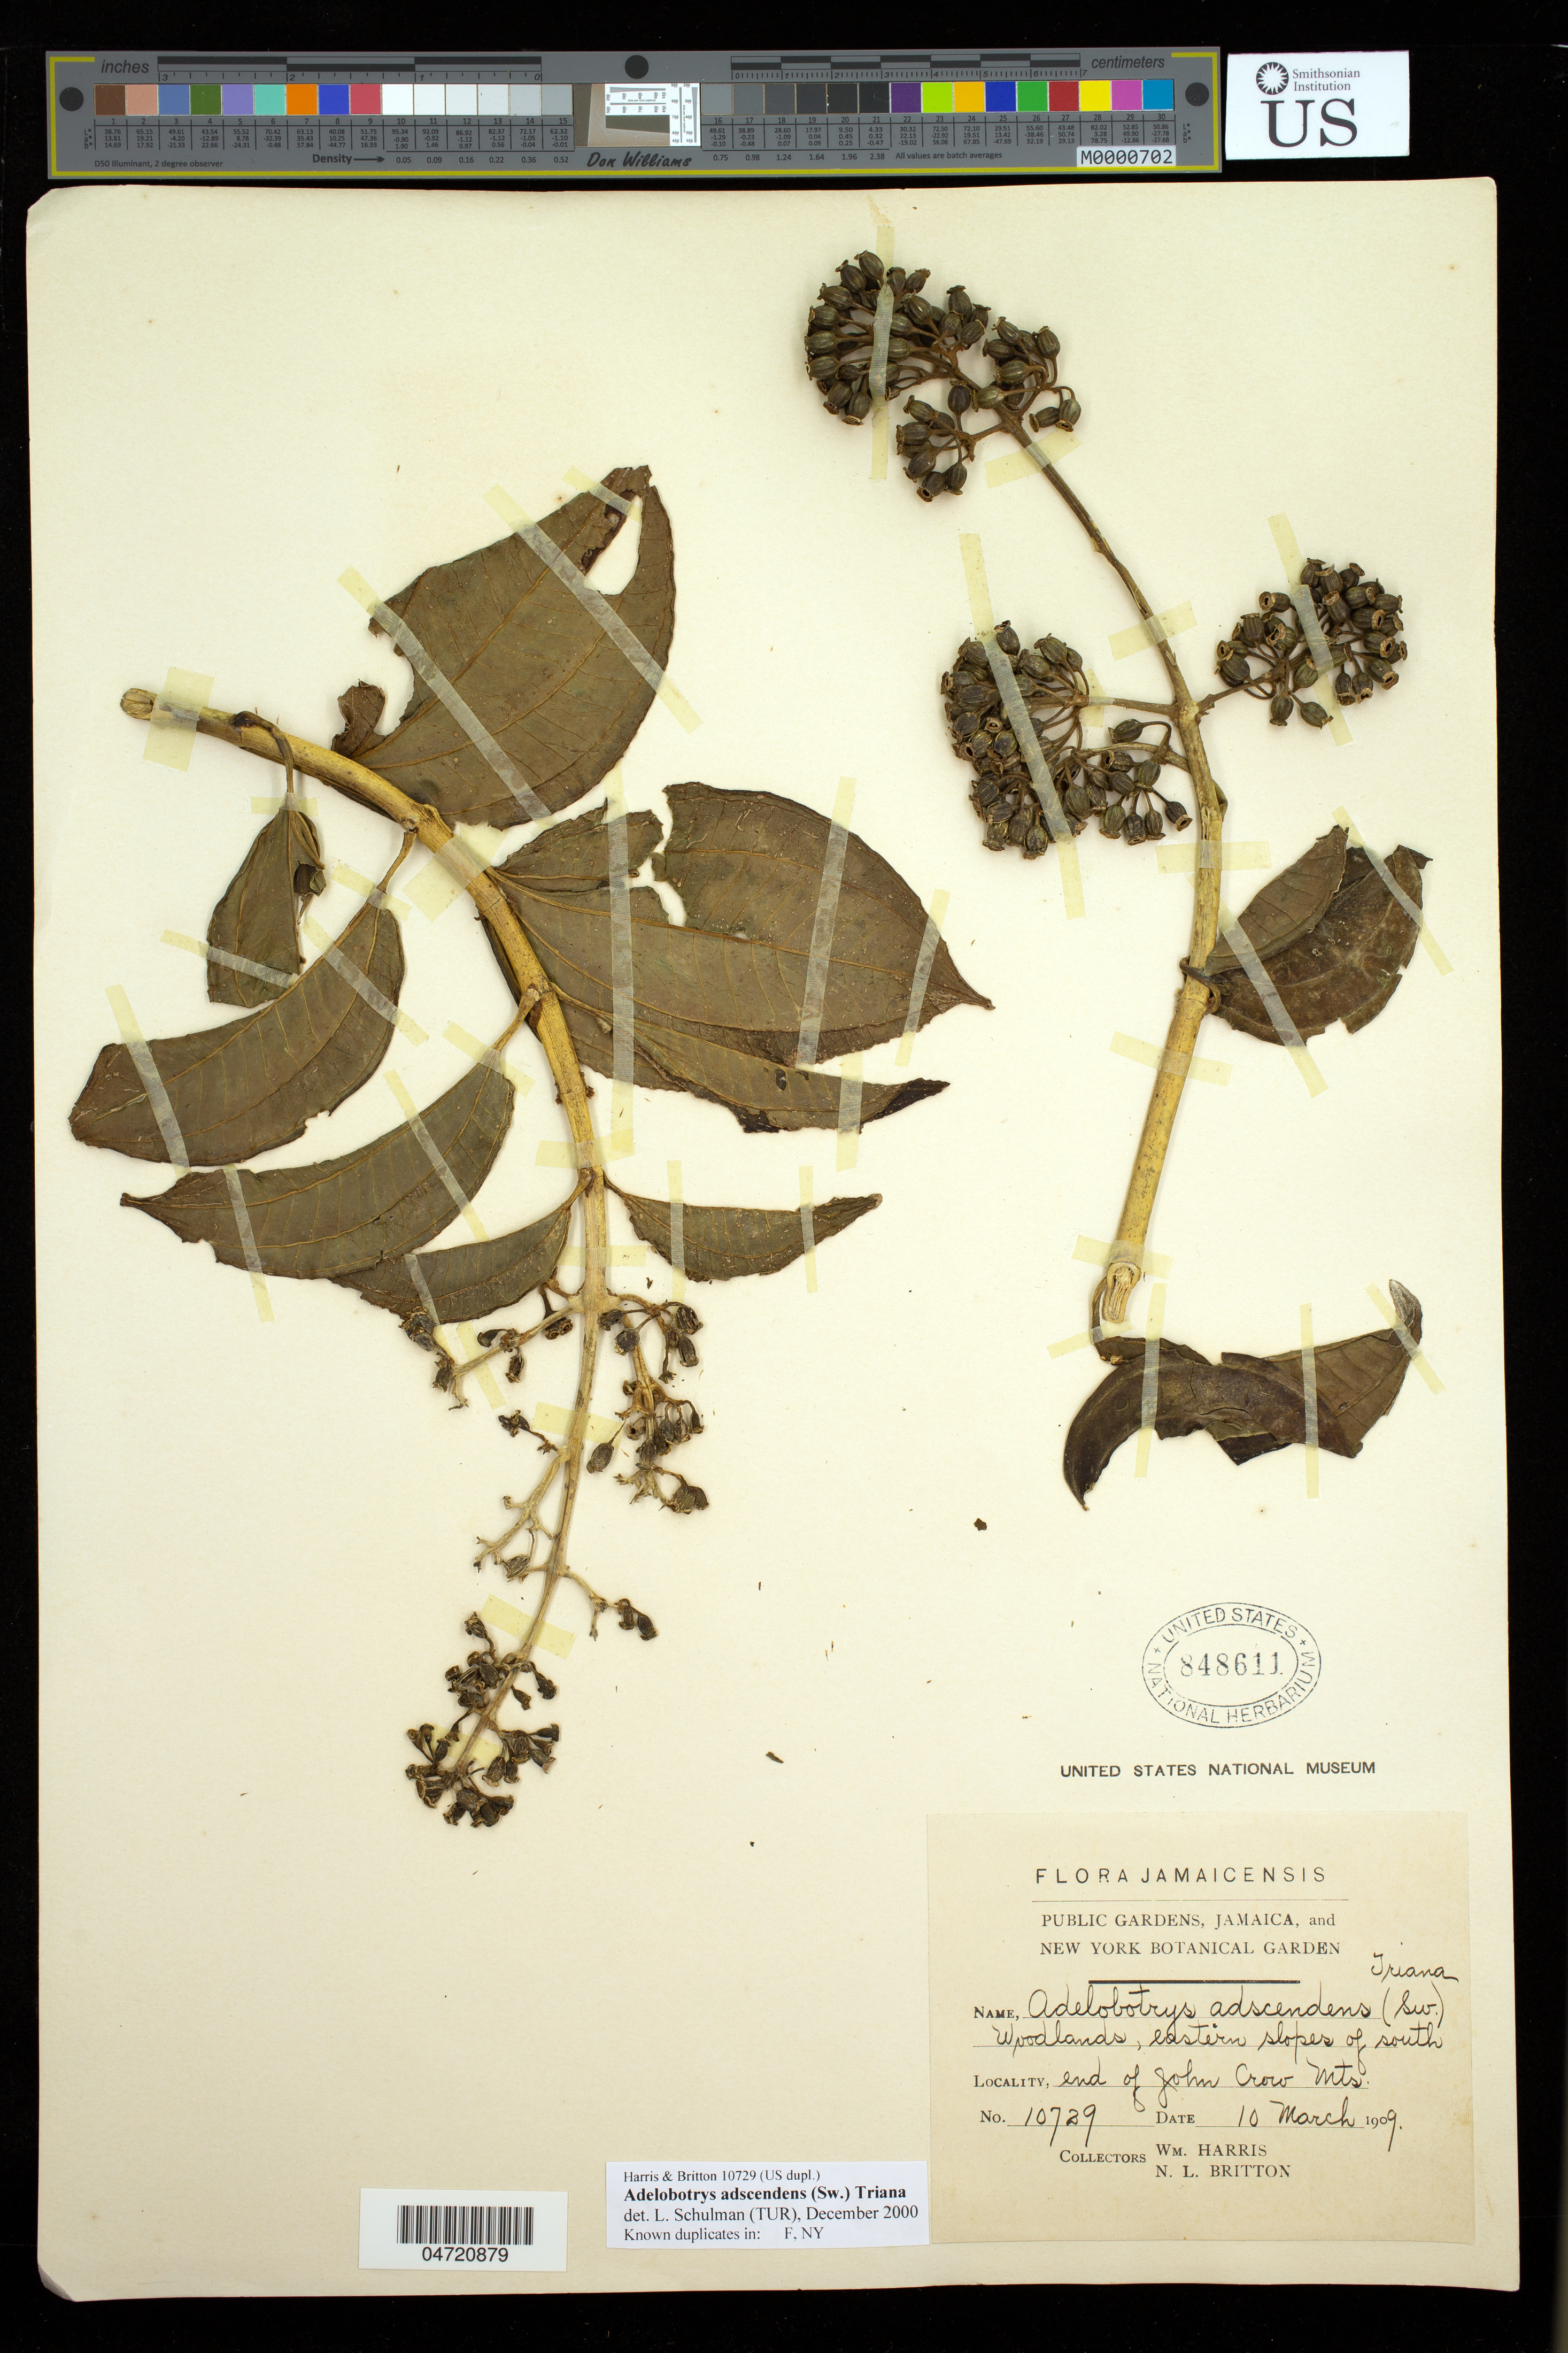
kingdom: Plantae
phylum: Tracheophyta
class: Magnoliopsida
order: Myrtales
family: Melastomataceae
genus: Adelobotrys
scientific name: Adelobotrys adscendens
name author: (Sw.) Triana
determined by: Schulman, Leif, (TUR), University of Turku (FINLAND)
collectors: W. Harris & N. Britton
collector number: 10729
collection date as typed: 10 Mar 1909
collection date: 1909-03-10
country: Jamaica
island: Jamaica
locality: Woodlands, eastern slopes of south. End of John Brow Mountains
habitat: Woodlands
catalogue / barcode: US 848611